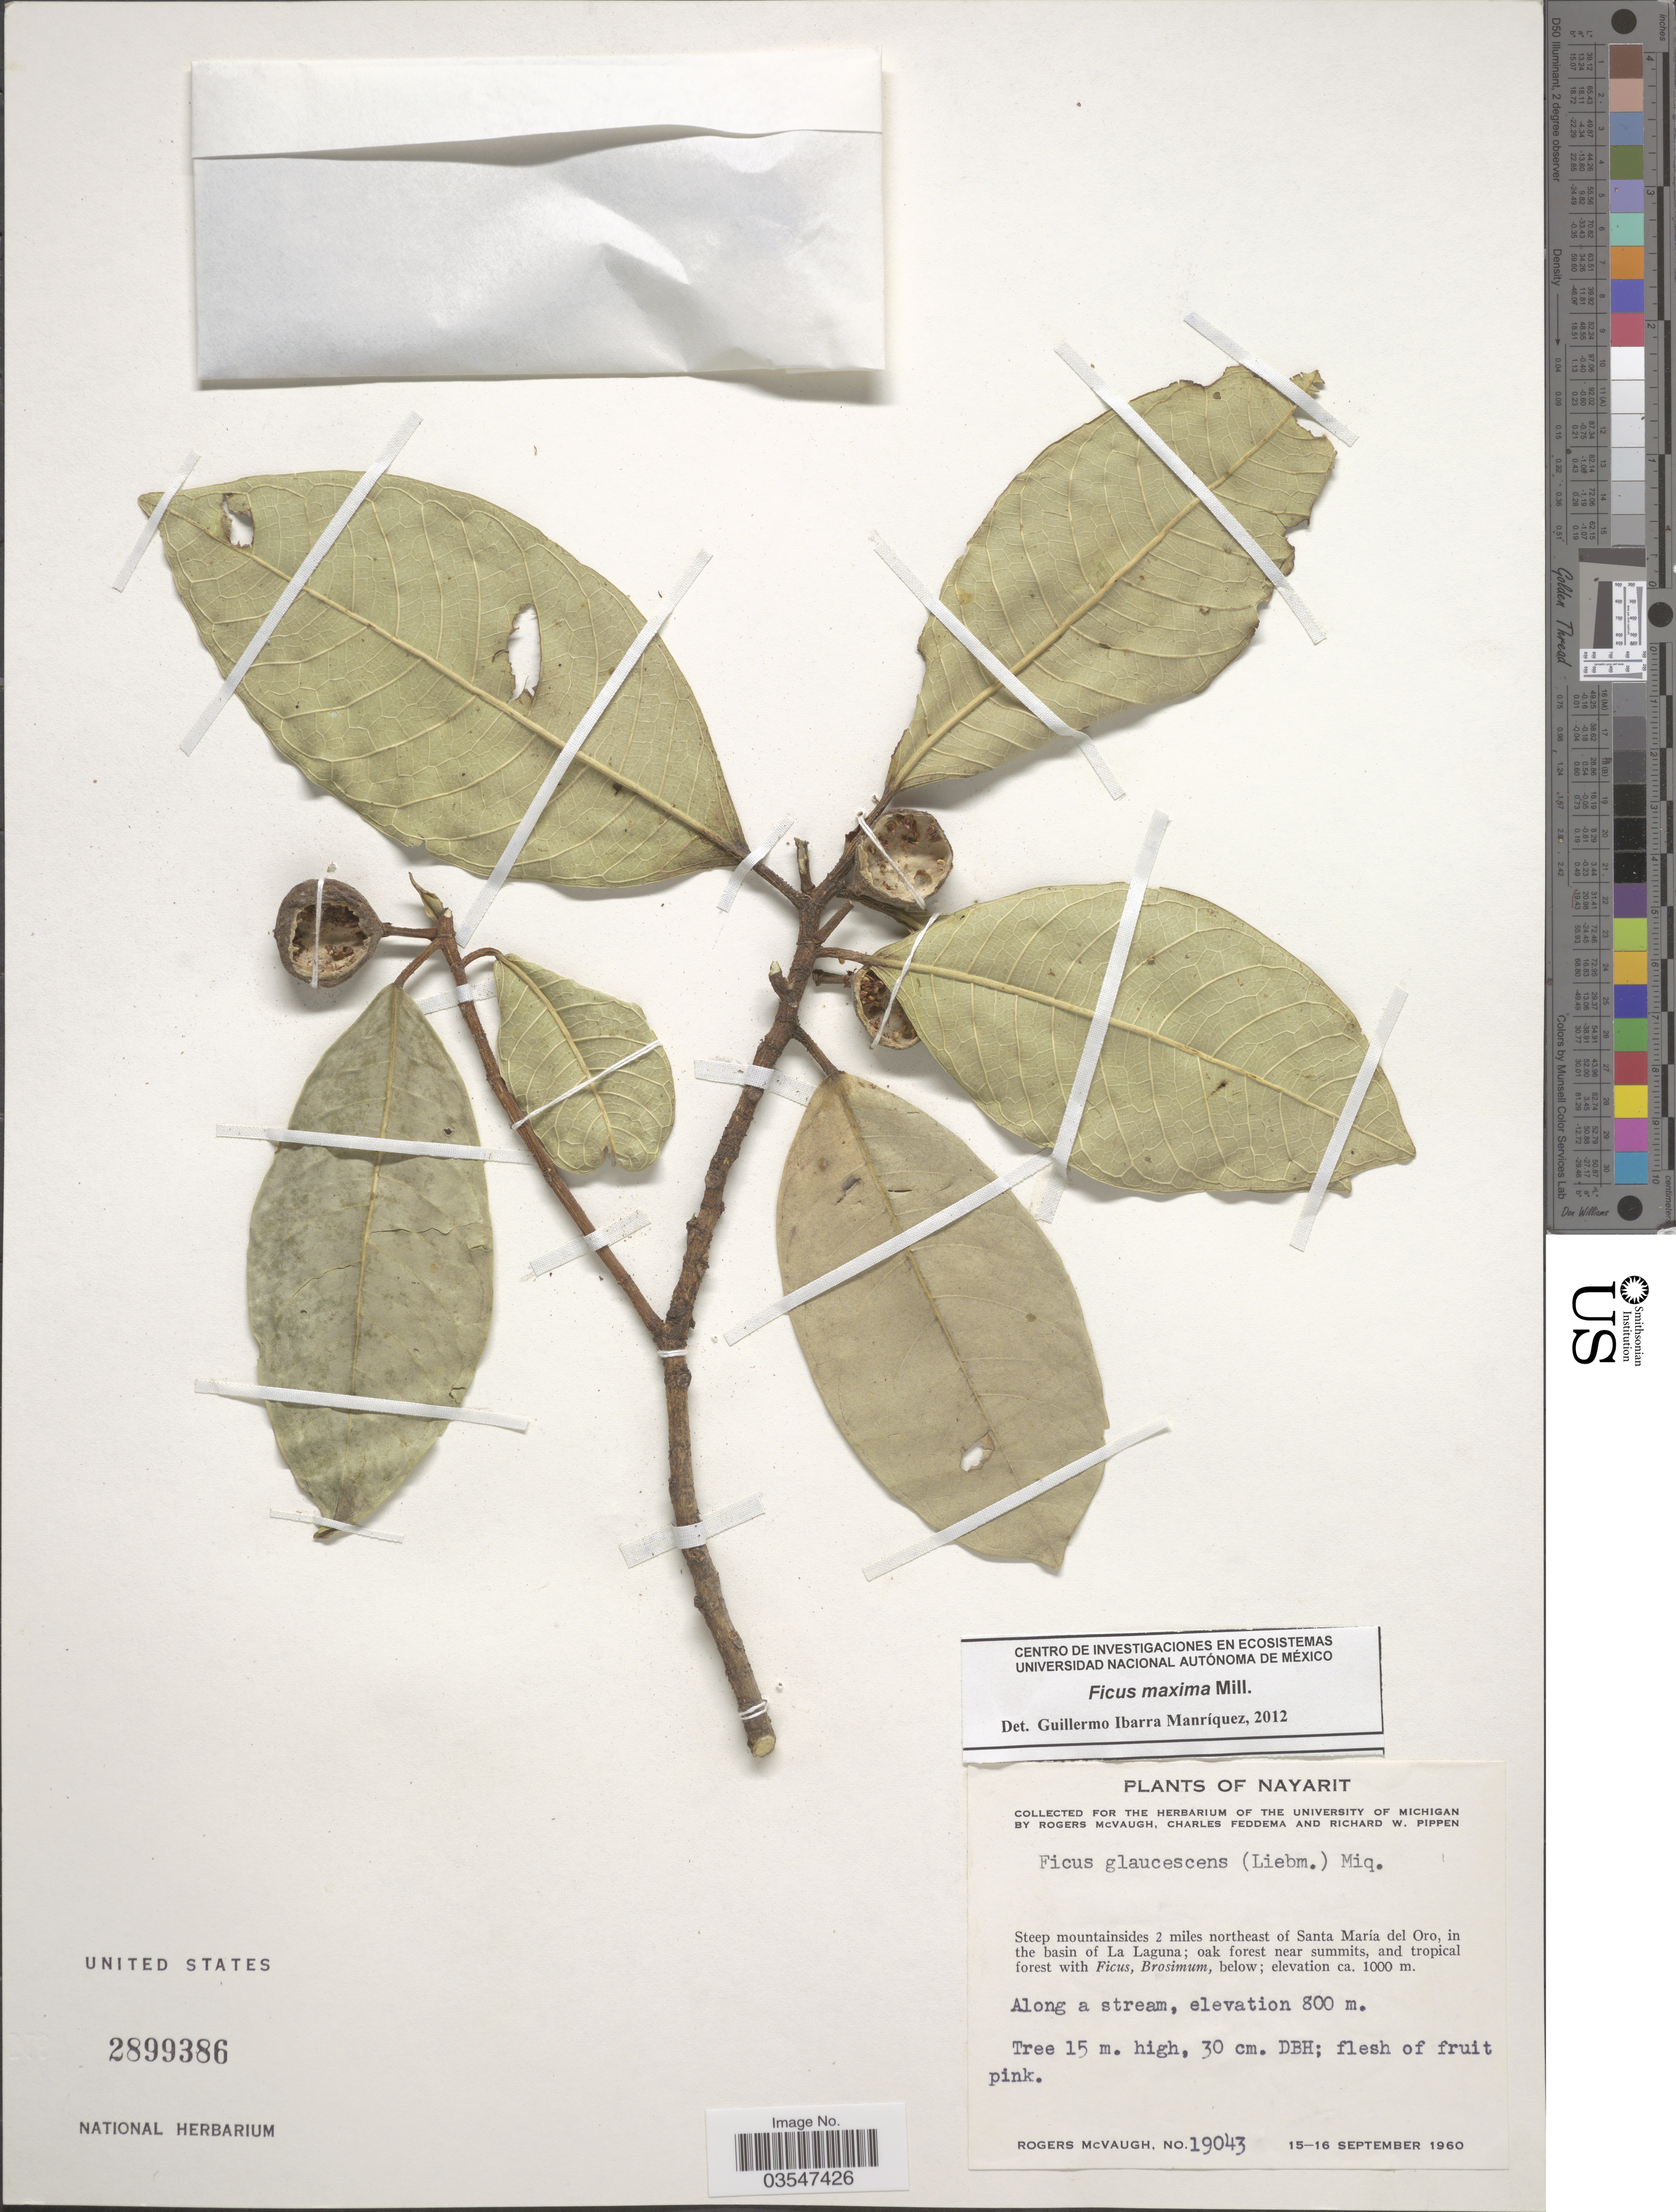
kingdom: Plantae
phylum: Tracheophyta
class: Magnoliopsida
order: Rosales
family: Moraceae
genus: Ficus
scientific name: Ficus maxima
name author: Mill.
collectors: R. McVaugh, C. Feddema & R. W. Pippen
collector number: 19043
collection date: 1960-09-15/1960-09-16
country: Mexico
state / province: Nayarit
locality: Steep mountainsides 2 miles northeast of Santa María del Oro, in the basin of La Laguna. Along a stream.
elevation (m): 800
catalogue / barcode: US 2899386